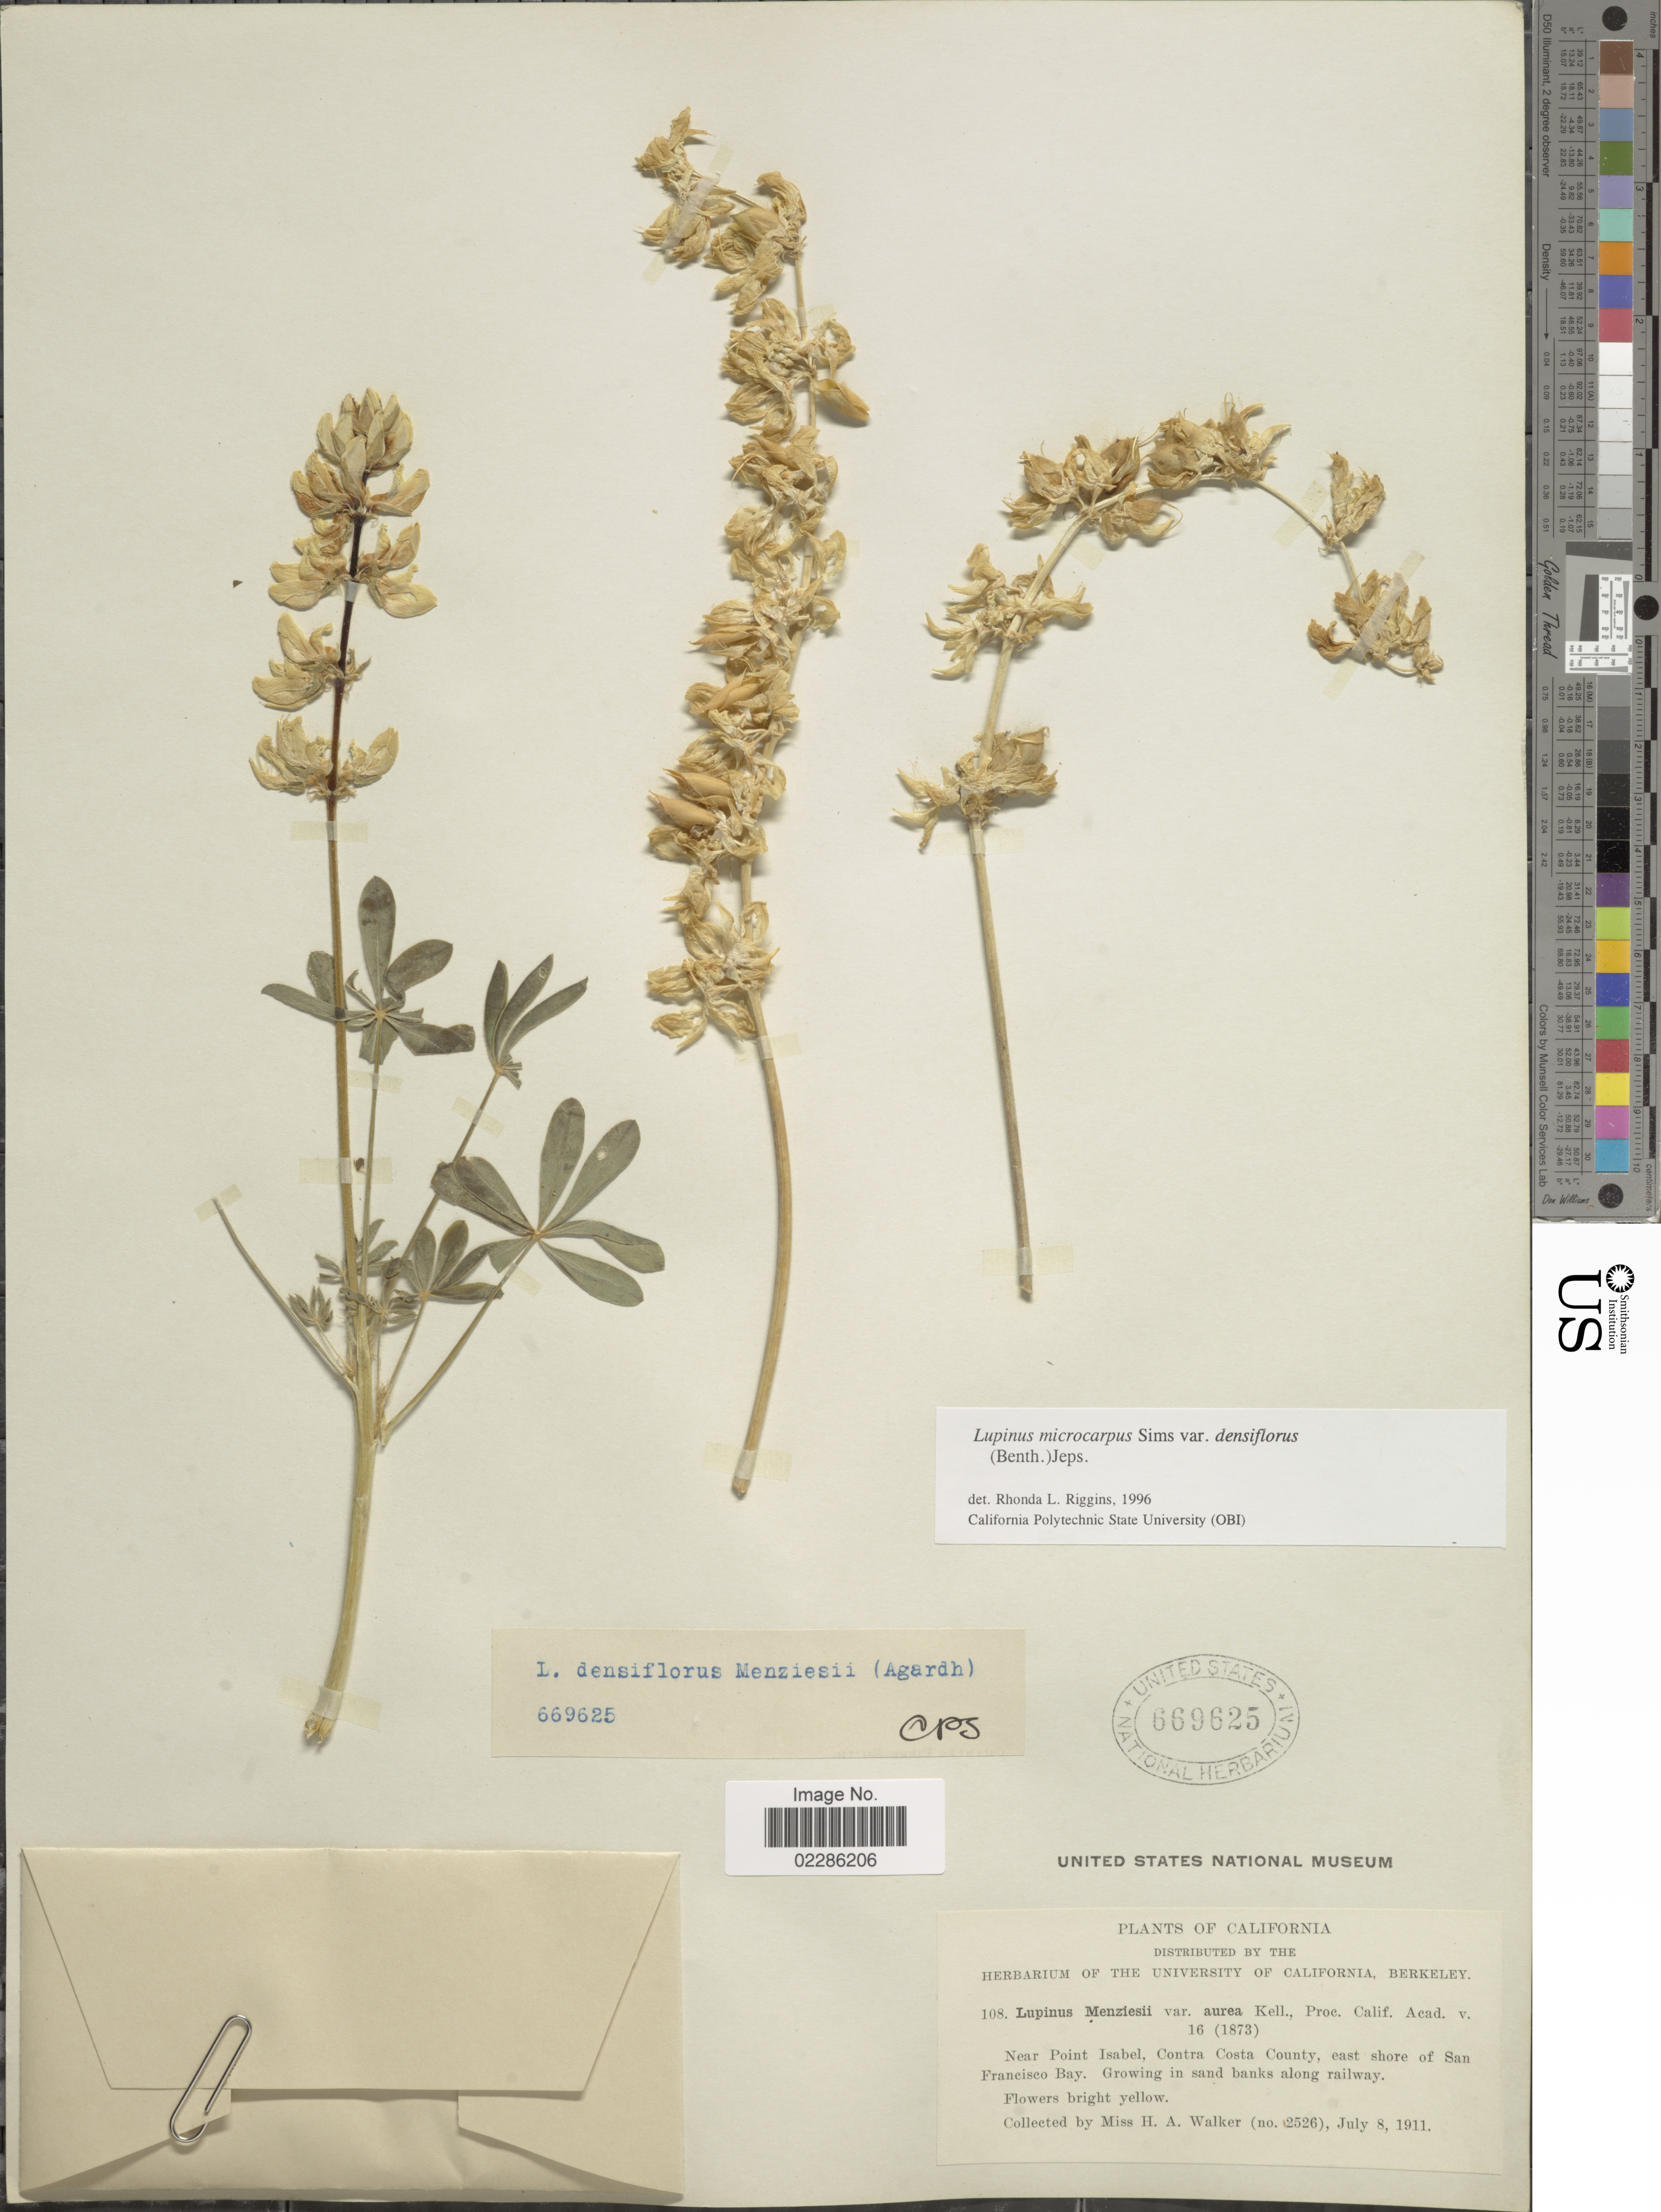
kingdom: Plantae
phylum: Tracheophyta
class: Magnoliopsida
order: Fabales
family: Fabaceae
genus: Lupinus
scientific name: Lupinus microcarpus var. densiflorus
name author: (Benth.) Jeps.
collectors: H. Walker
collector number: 2526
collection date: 1911-07-08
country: United States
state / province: California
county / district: San Francisco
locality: Near Point Isabel, Contra Cista County, east shore of San Francisco Bay. Growing in sand banks along railway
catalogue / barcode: US 669625